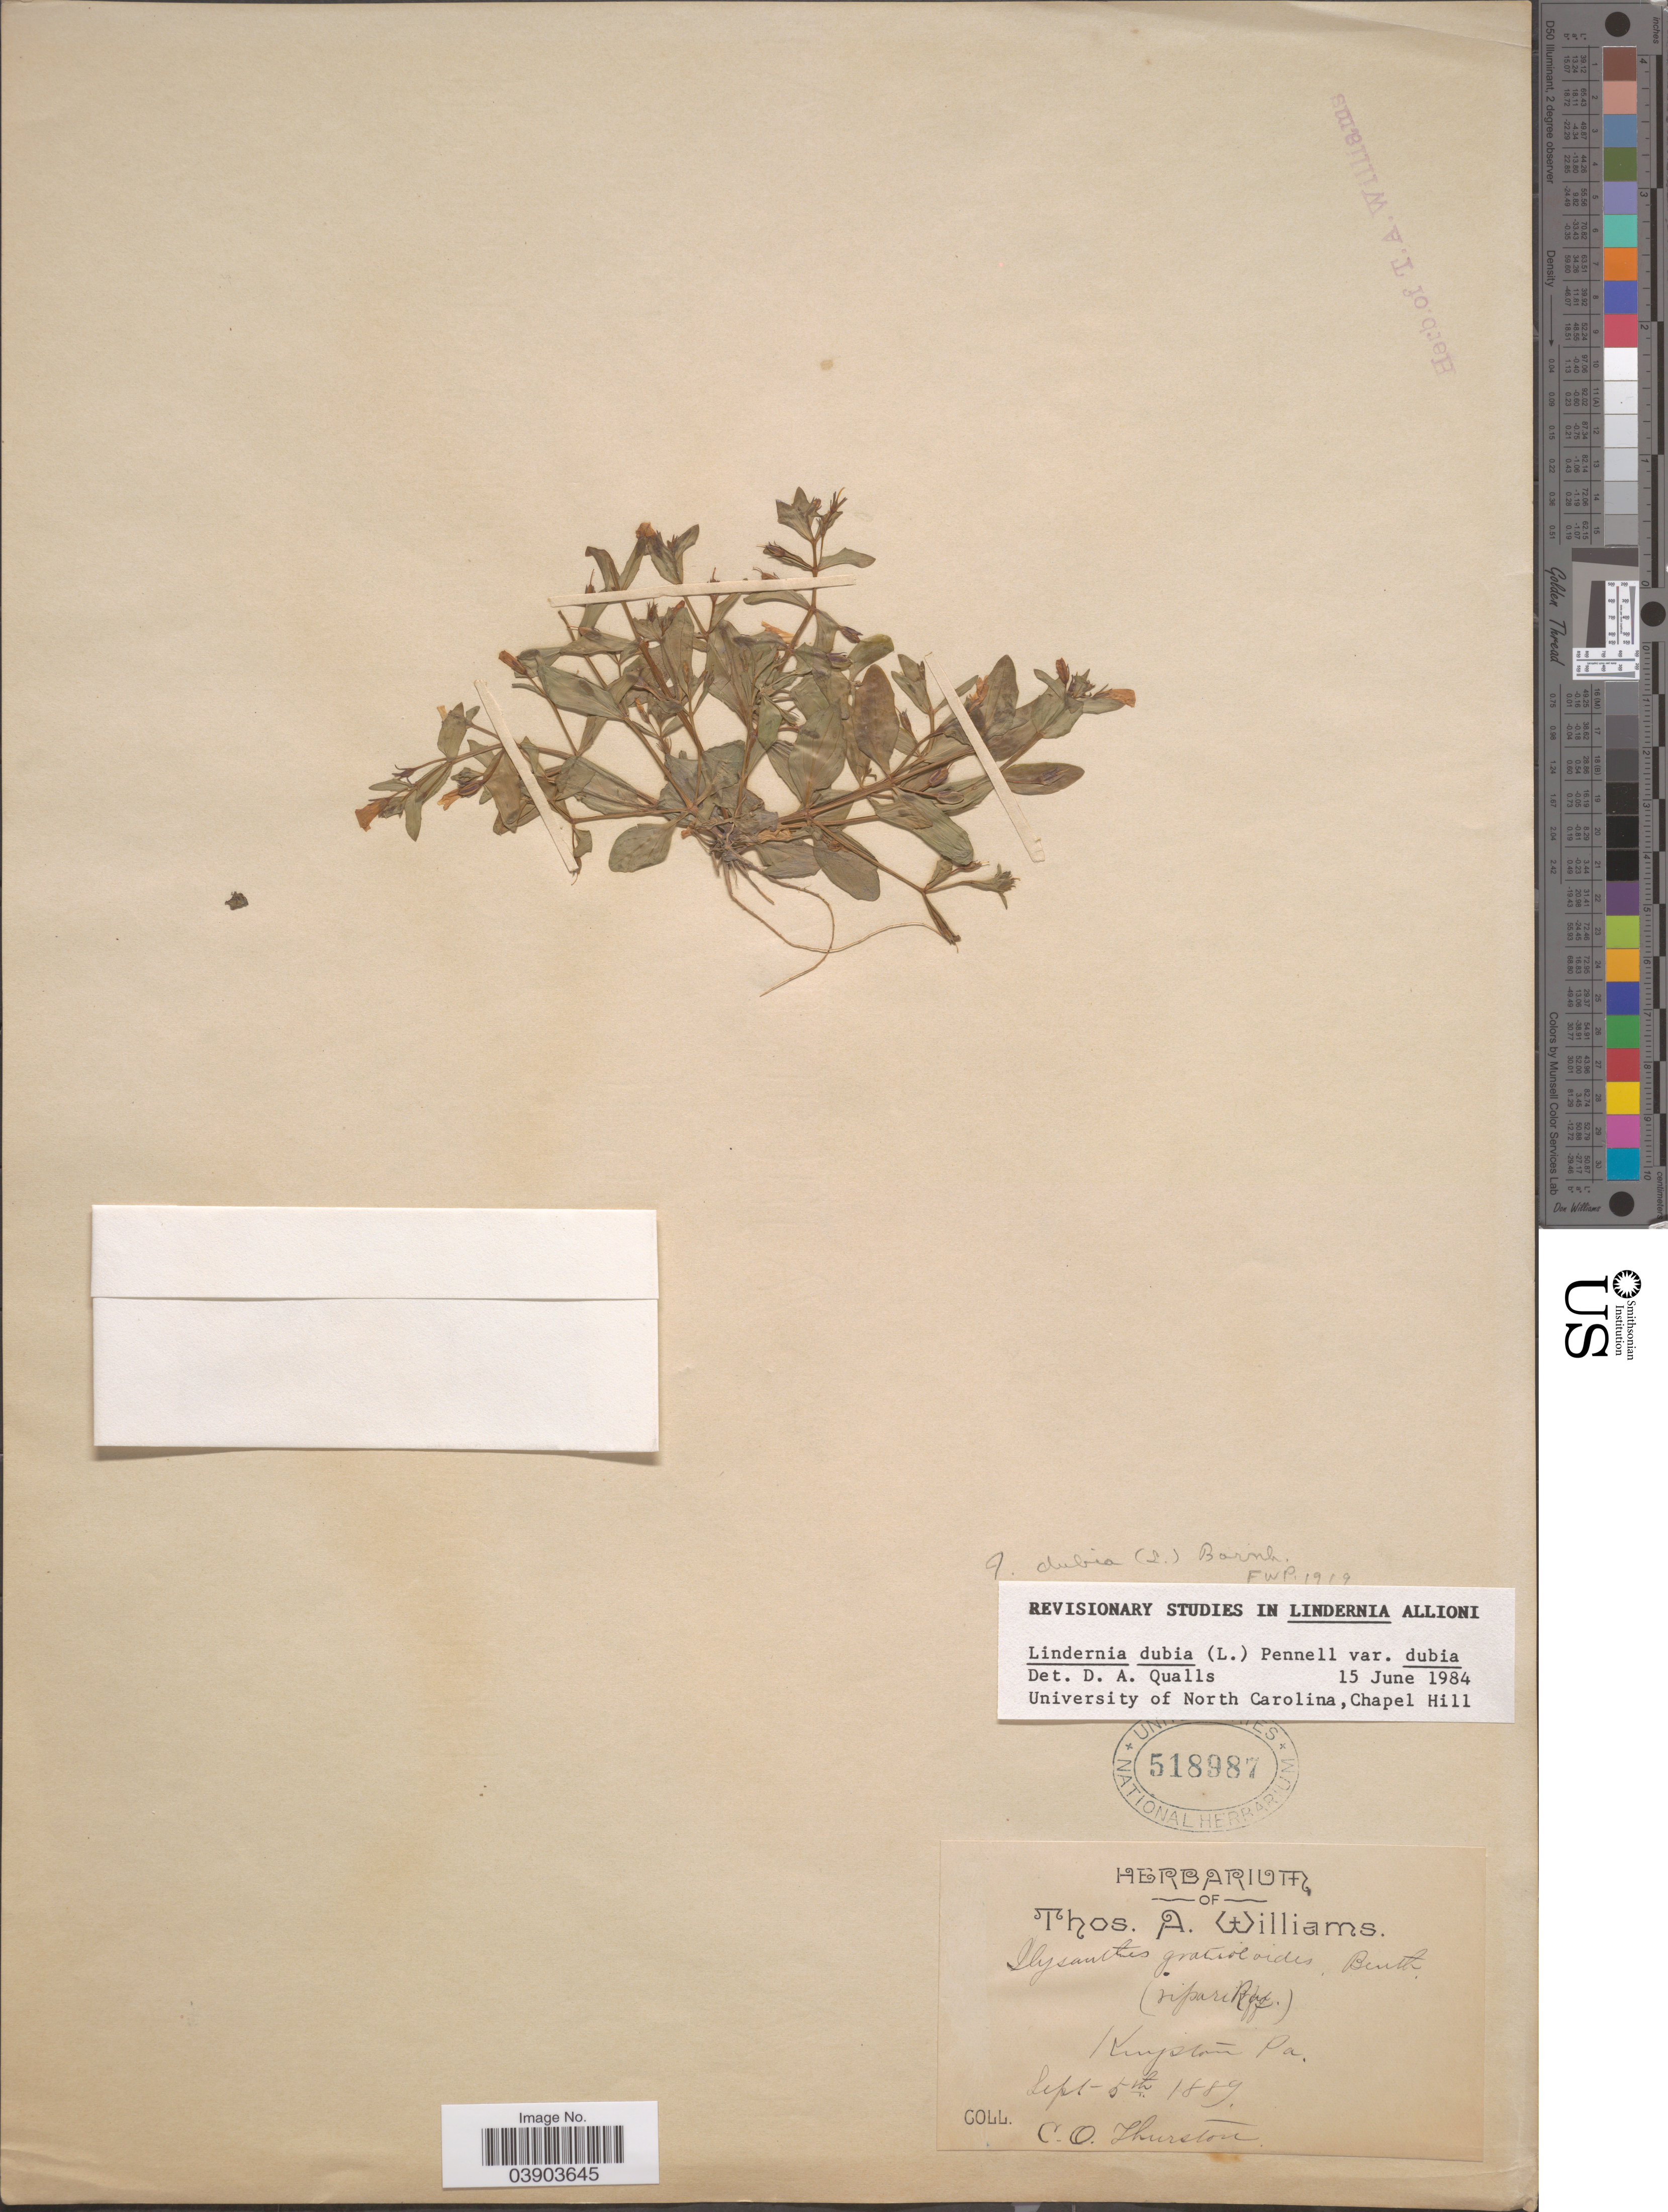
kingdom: Plantae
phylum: Tracheophyta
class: Magnoliopsida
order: Lamiales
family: Linderniaceae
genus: Lindernia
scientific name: Lindernia dubia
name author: (L.) Pennell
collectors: C. Thurston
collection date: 1889-09-05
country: United States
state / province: Pennsylvania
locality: Kingston.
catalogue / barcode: US 518987